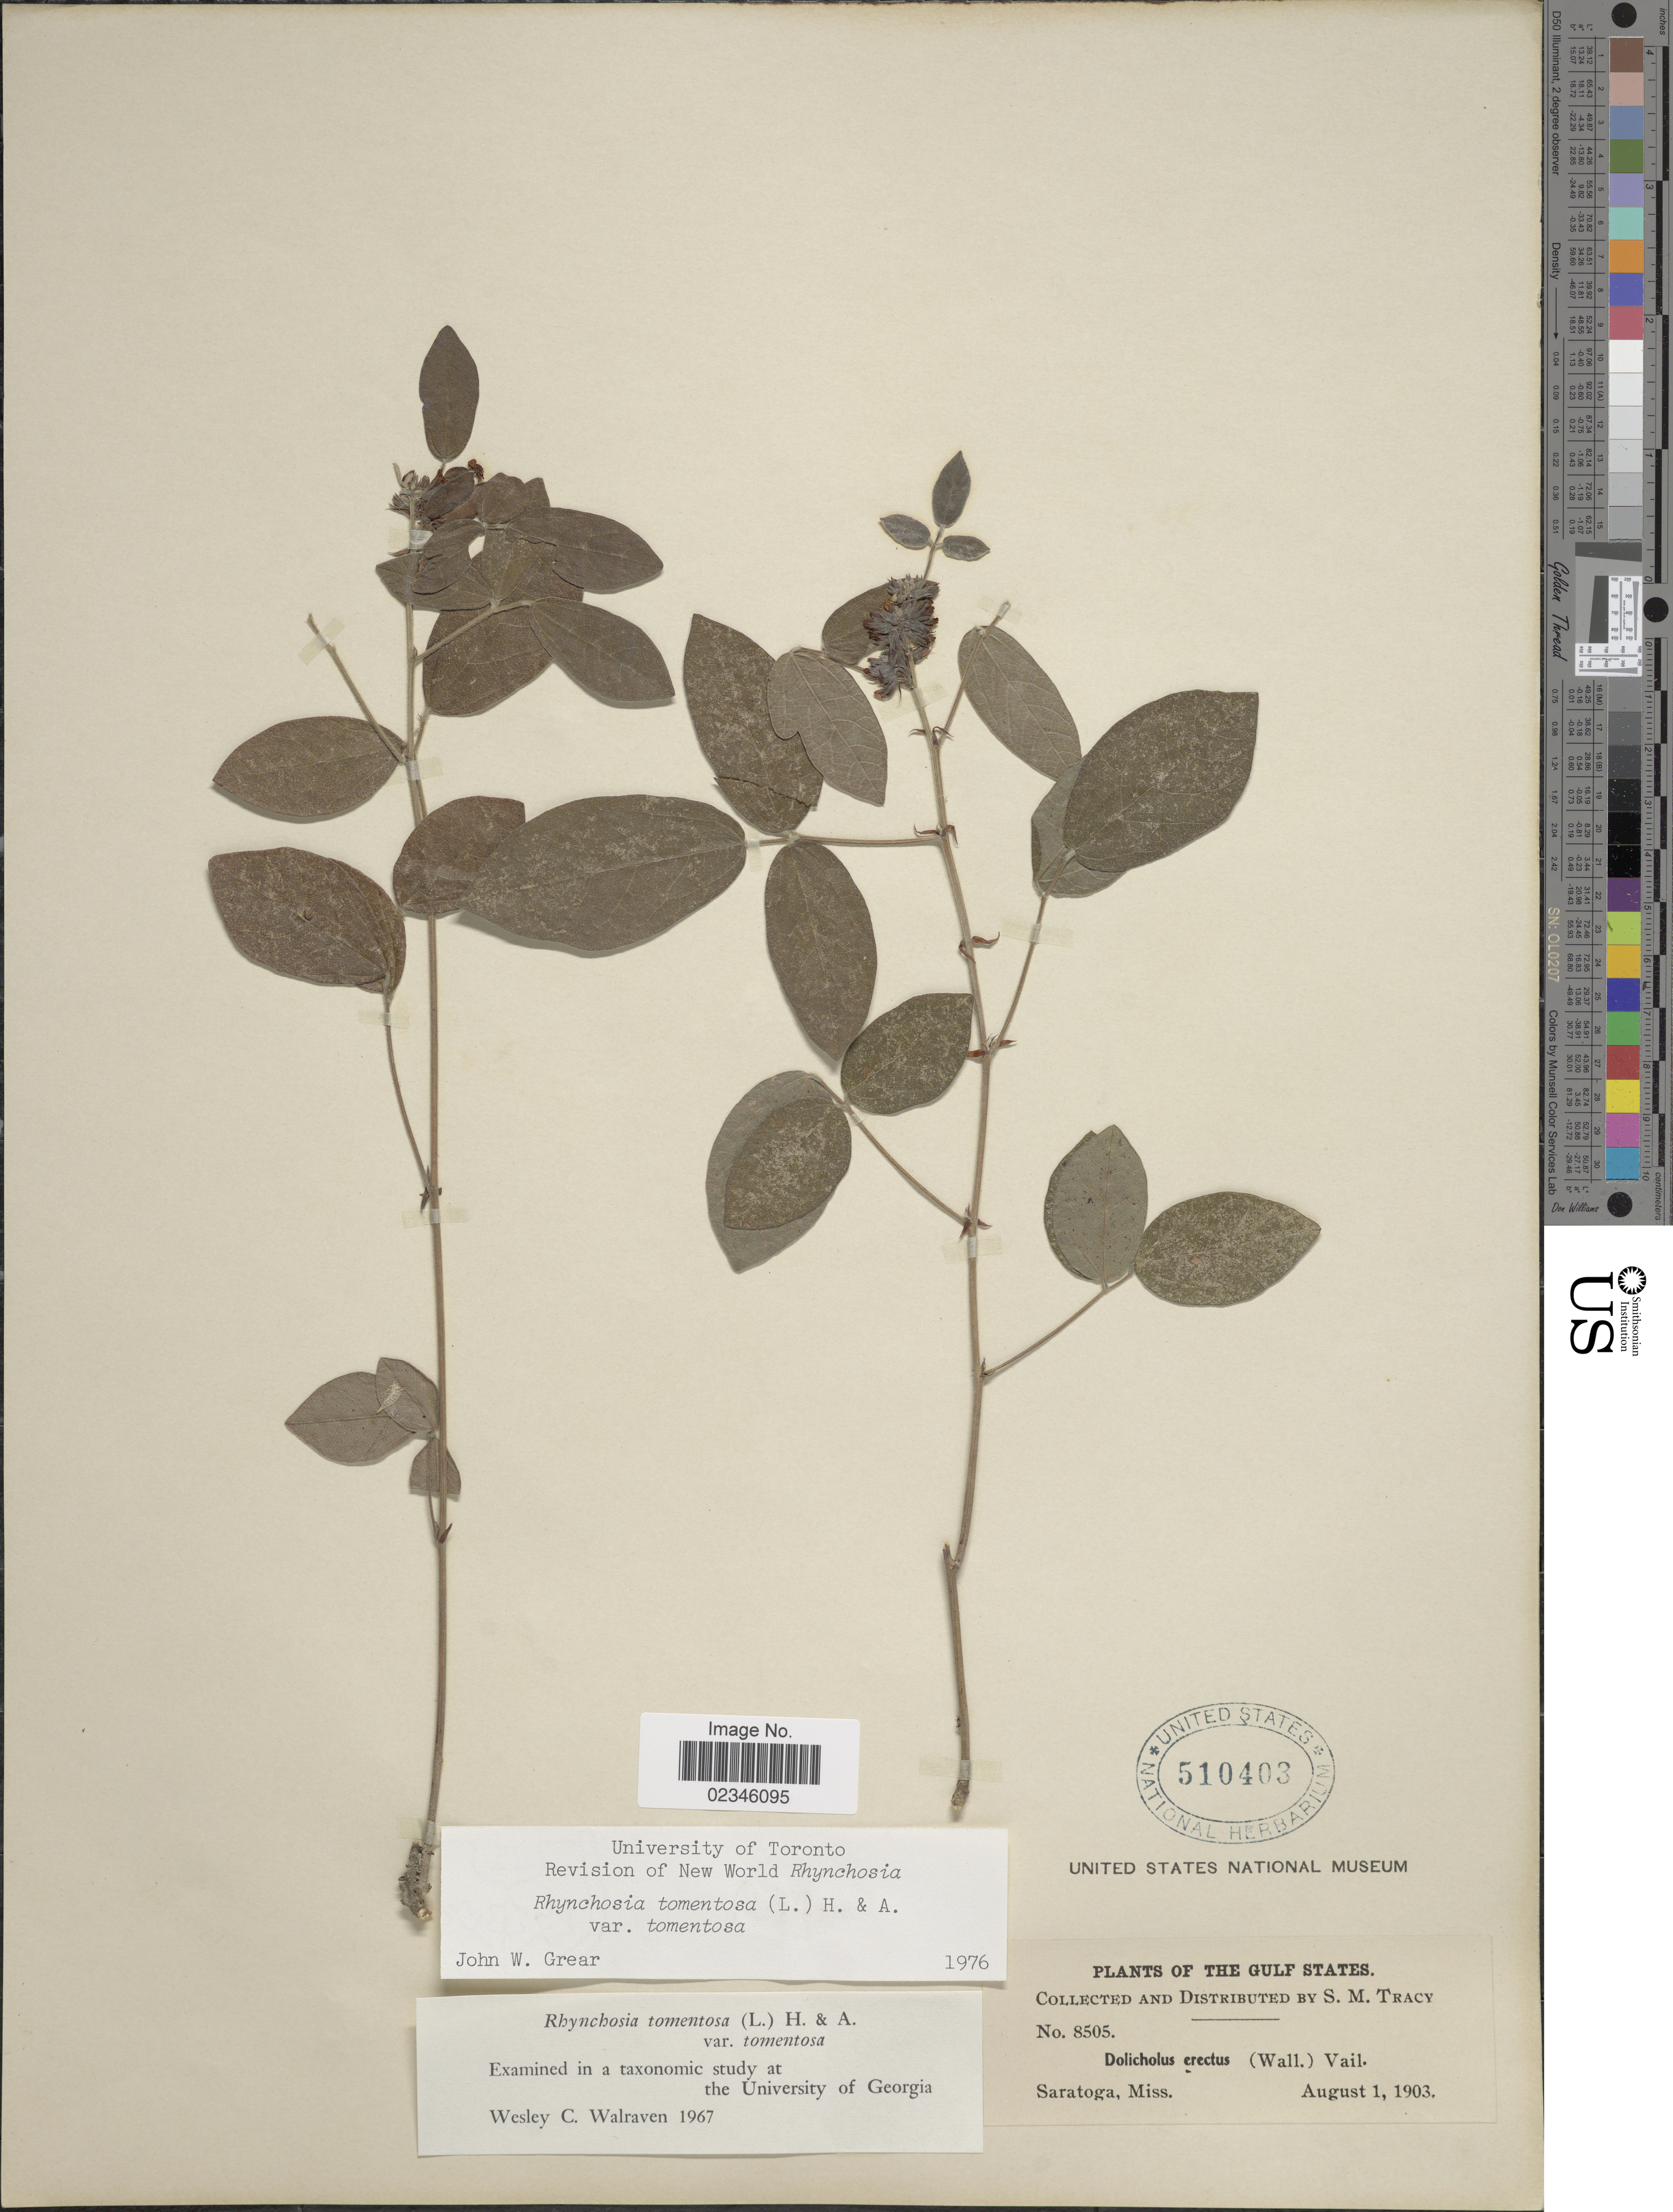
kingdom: Plantae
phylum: Tracheophyta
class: Magnoliopsida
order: Fabales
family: Fabaceae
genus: Rhynchosia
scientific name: Rhynchosia tomentosa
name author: (L.) Hook. & Arn.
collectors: S. M. Tracy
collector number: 8505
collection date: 1903-08-01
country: United States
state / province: Mississippi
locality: Gulf States, Saratoga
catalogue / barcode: US 510403